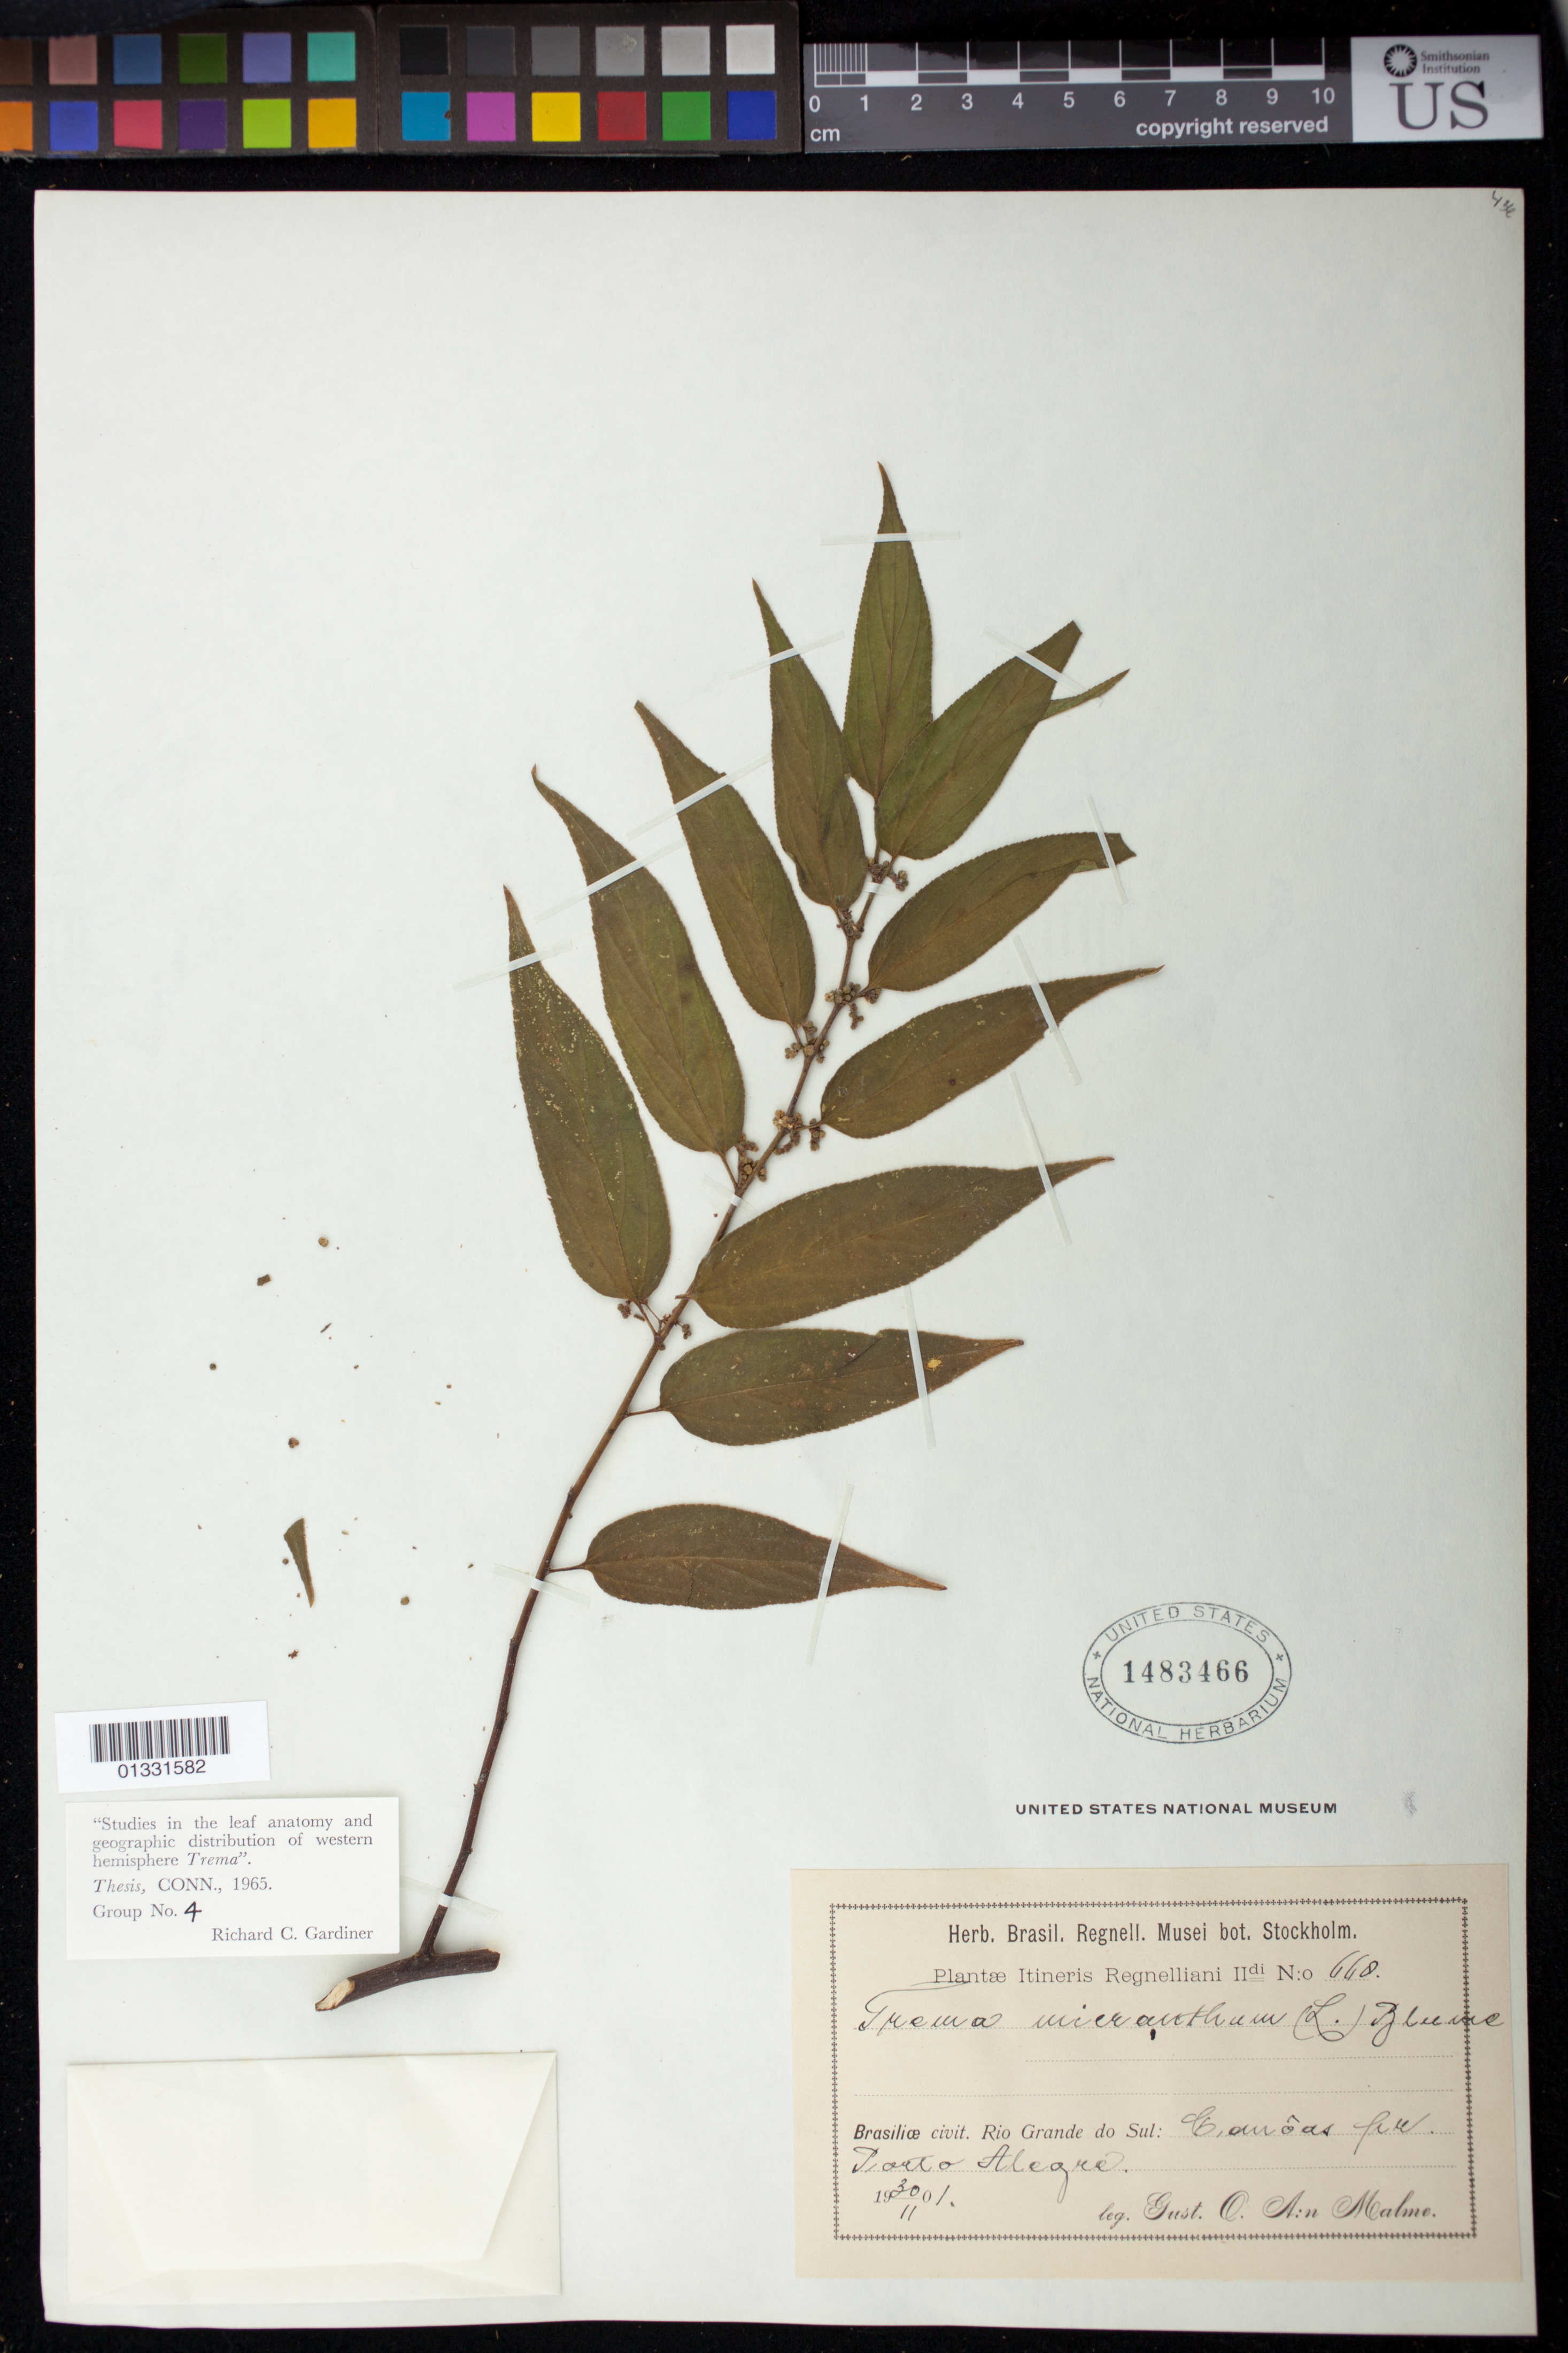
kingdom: Plantae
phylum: Tracheophyta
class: Magnoliopsida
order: Rosales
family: Cannabaceae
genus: Trema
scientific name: Trema micranthum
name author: (L.) Blume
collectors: G. O. A. Malme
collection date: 1901-11-30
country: Brazil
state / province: Rio Grande do Sul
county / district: Porto Alegre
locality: Porto Alegre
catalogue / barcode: US 1483466